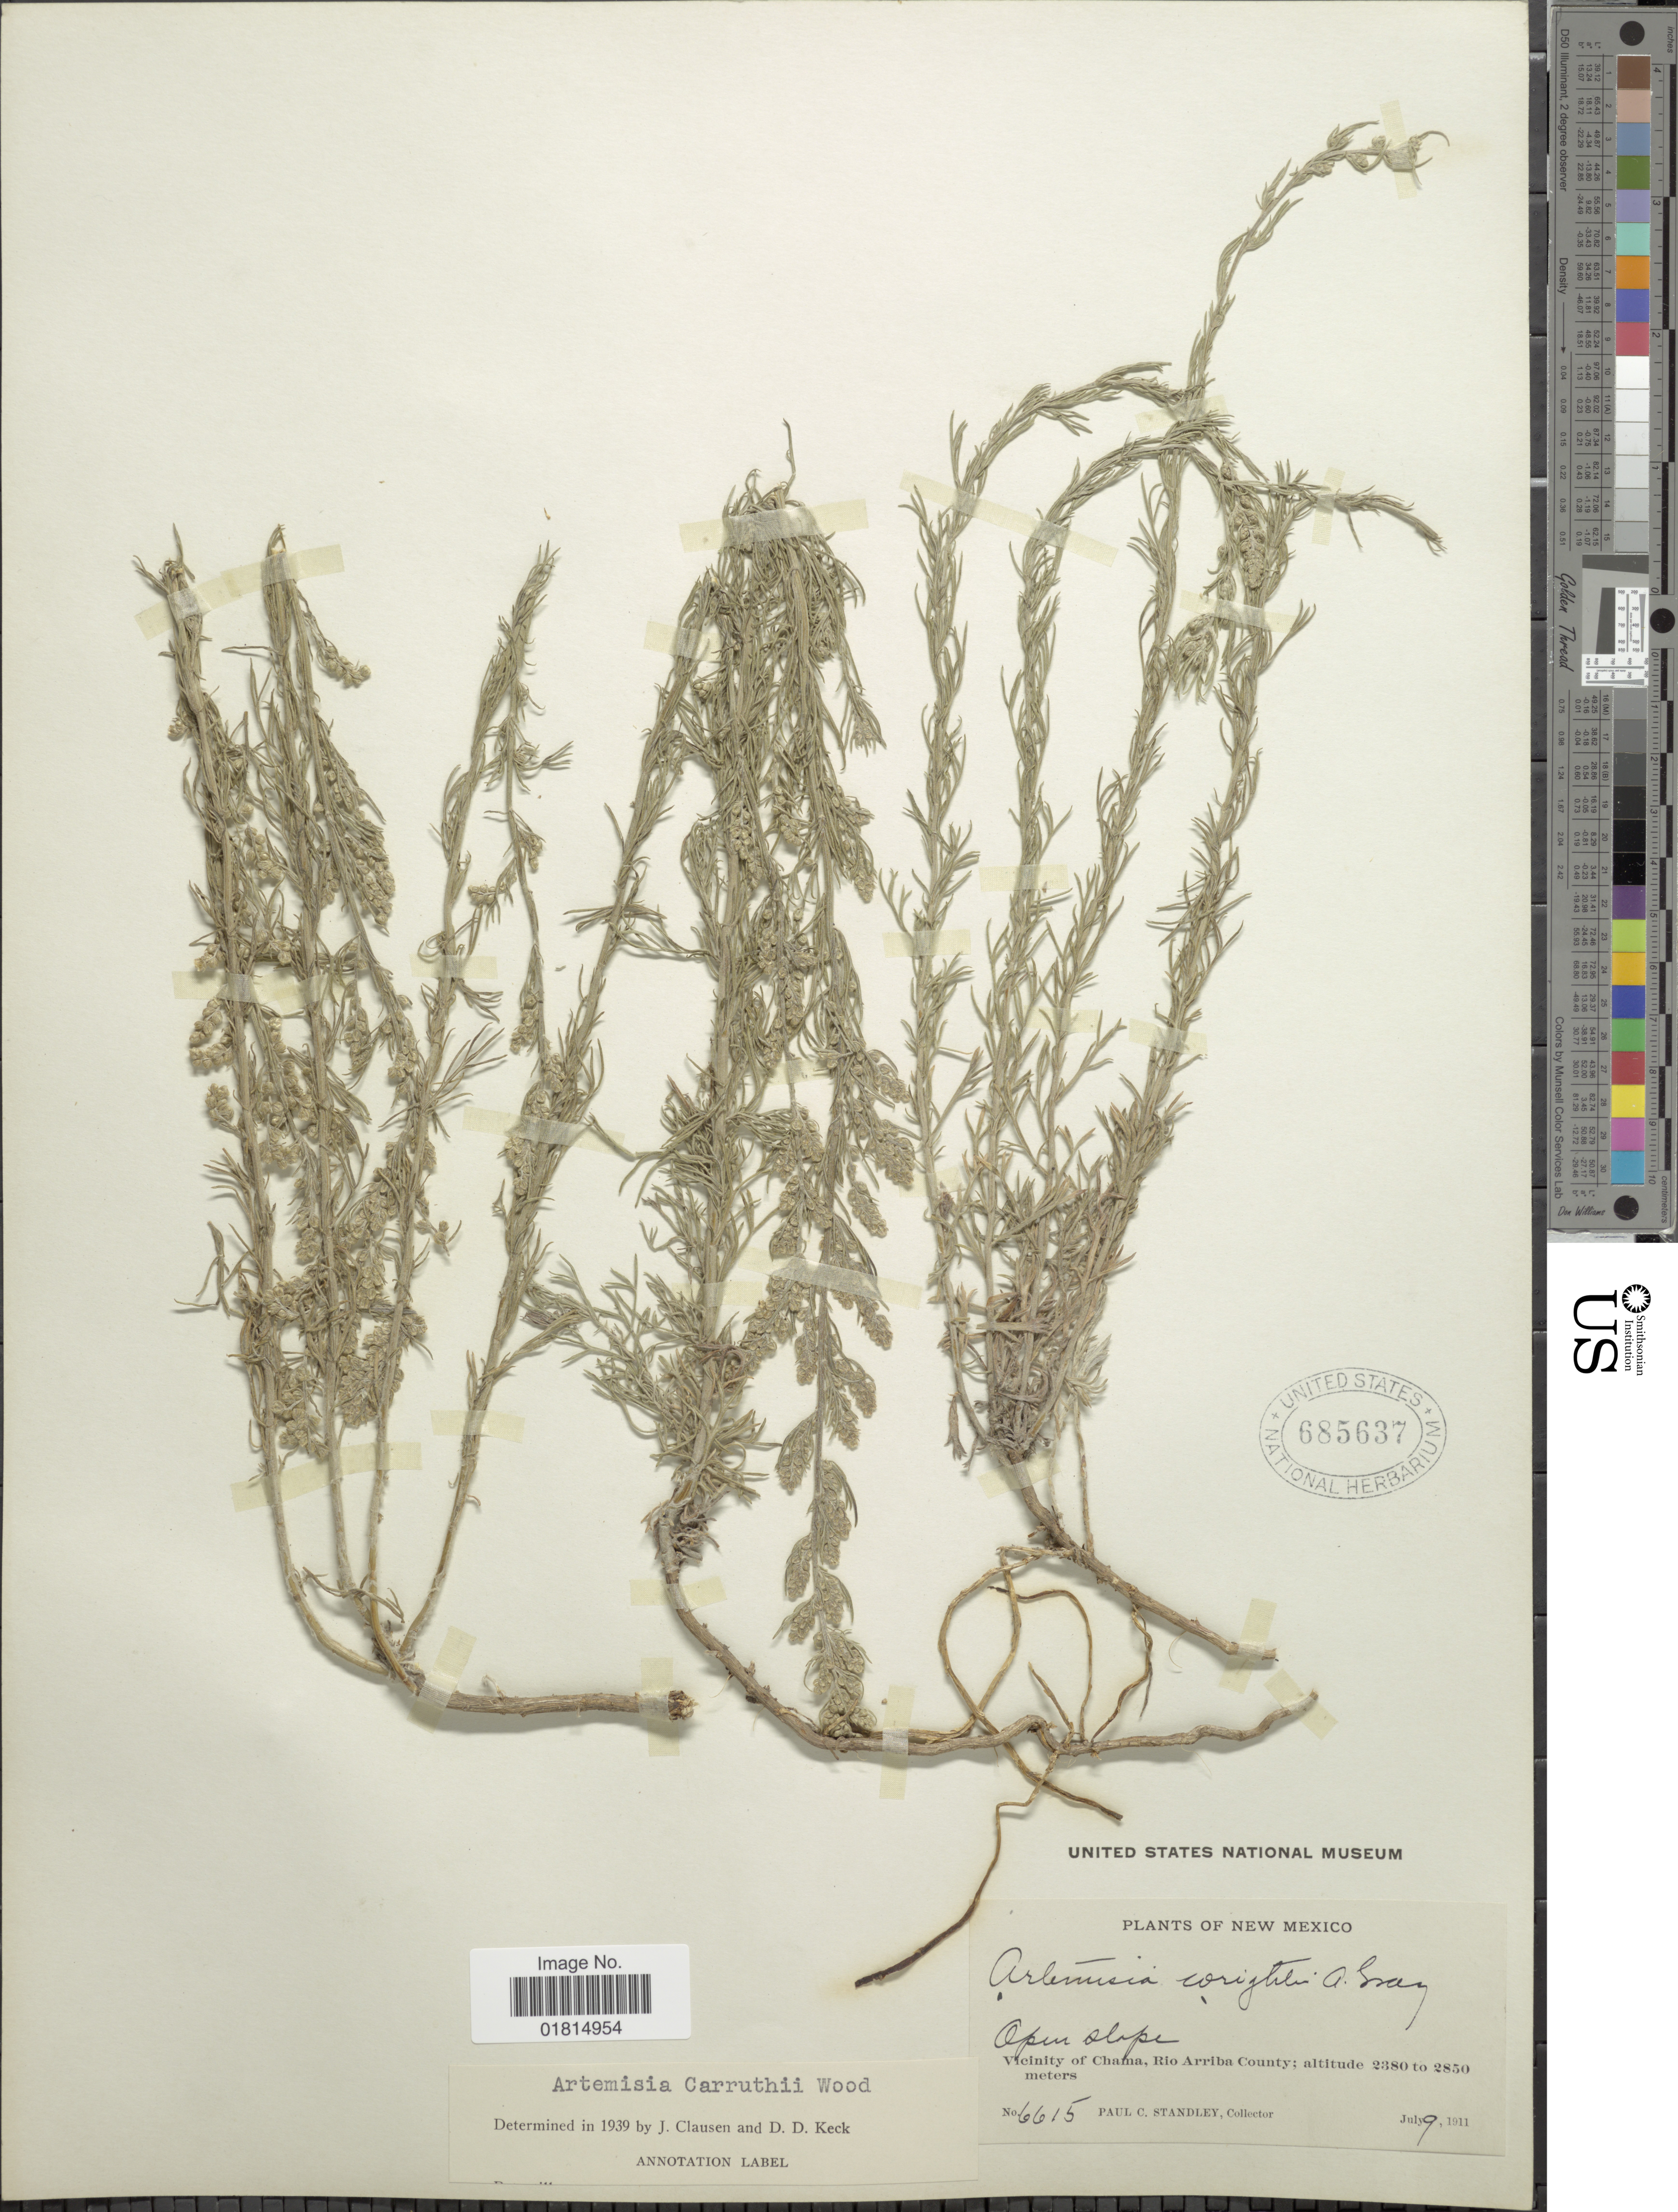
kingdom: Plantae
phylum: Tracheophyta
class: Magnoliopsida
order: Asterales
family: Asteraceae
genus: Artemisia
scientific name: Artemisia carruthii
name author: Alph. Wood ex Carruth.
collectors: P. C. Standley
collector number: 6615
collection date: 1911-07-09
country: United States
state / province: New Mexico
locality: Open slope. Vicinity of Chama, Rio Arriba County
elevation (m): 2380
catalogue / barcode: US 685637